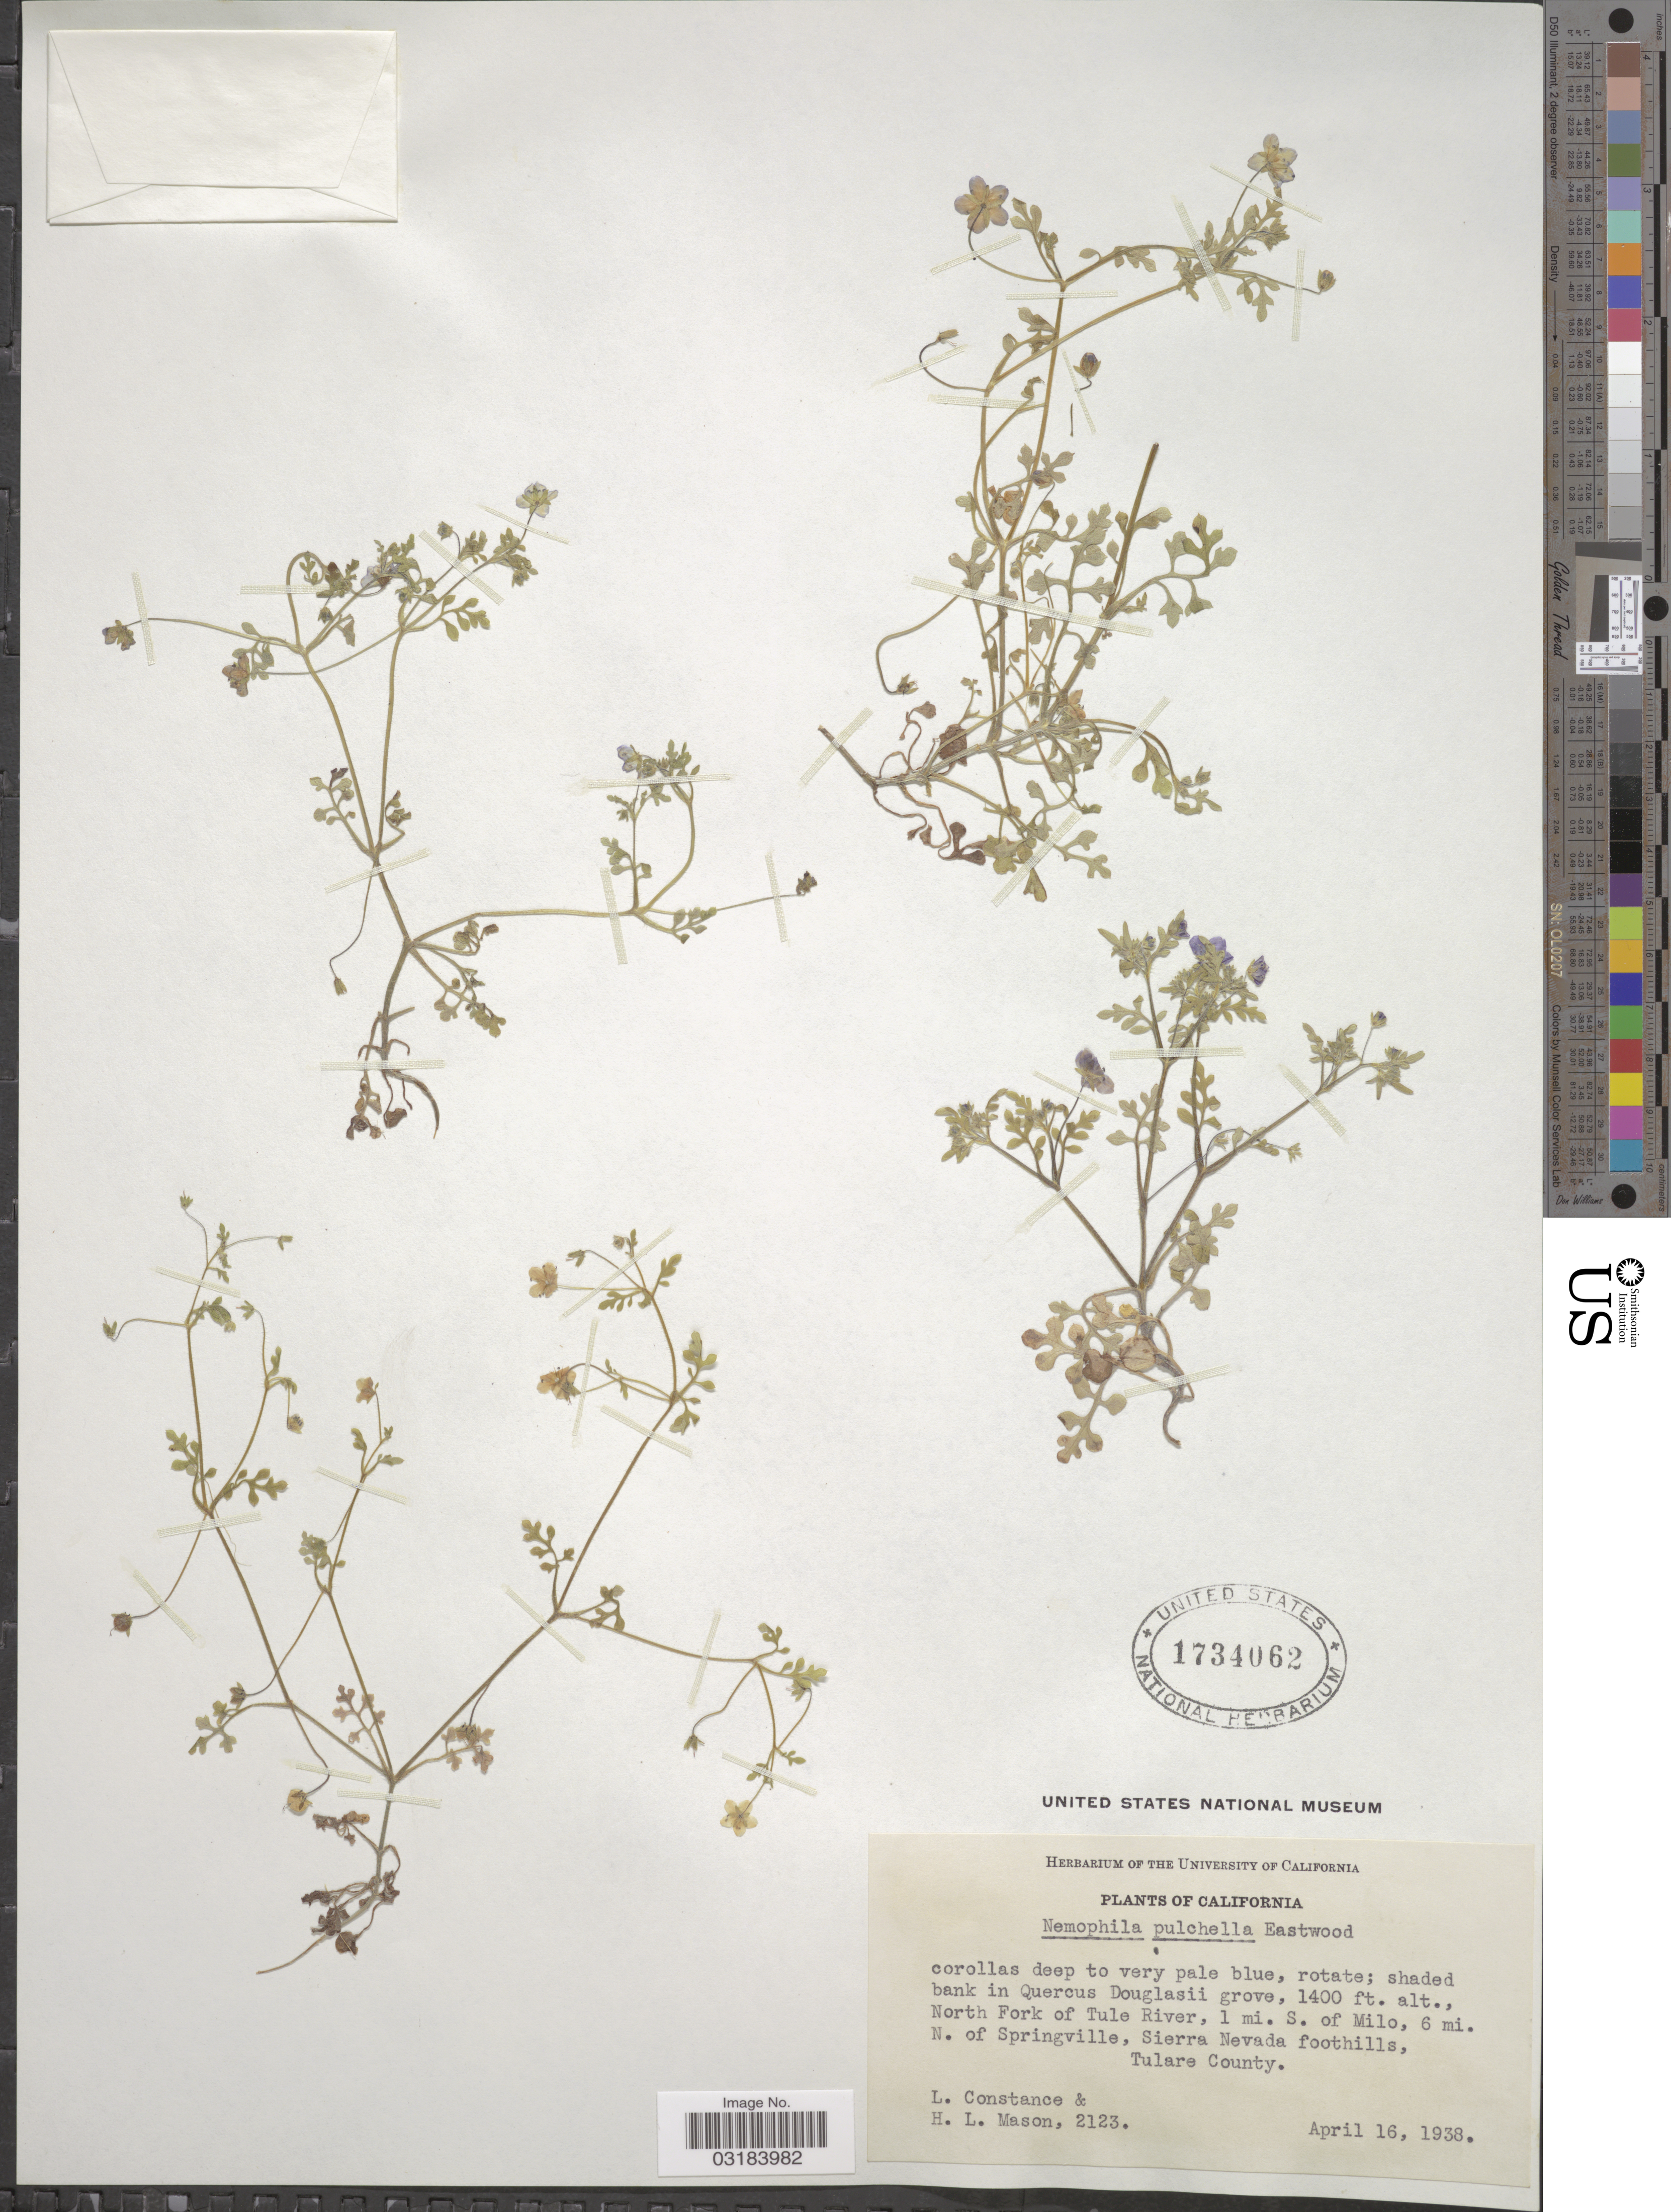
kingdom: Plantae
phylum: Tracheophyta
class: Magnoliopsida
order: Boraginales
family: Hydrophyllaceae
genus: Nemophila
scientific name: Nemophila pulchella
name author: Eastw.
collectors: L. Constance & H. L. Mason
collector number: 2123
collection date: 1938-04-16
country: United States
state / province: California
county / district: Tulare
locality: North Fork of Tule River, 1 mi. S. of Milo, 6 mi. N. of Springville, Sierra Nevada foothills, Tulare County.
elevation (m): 427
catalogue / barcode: US 1734062